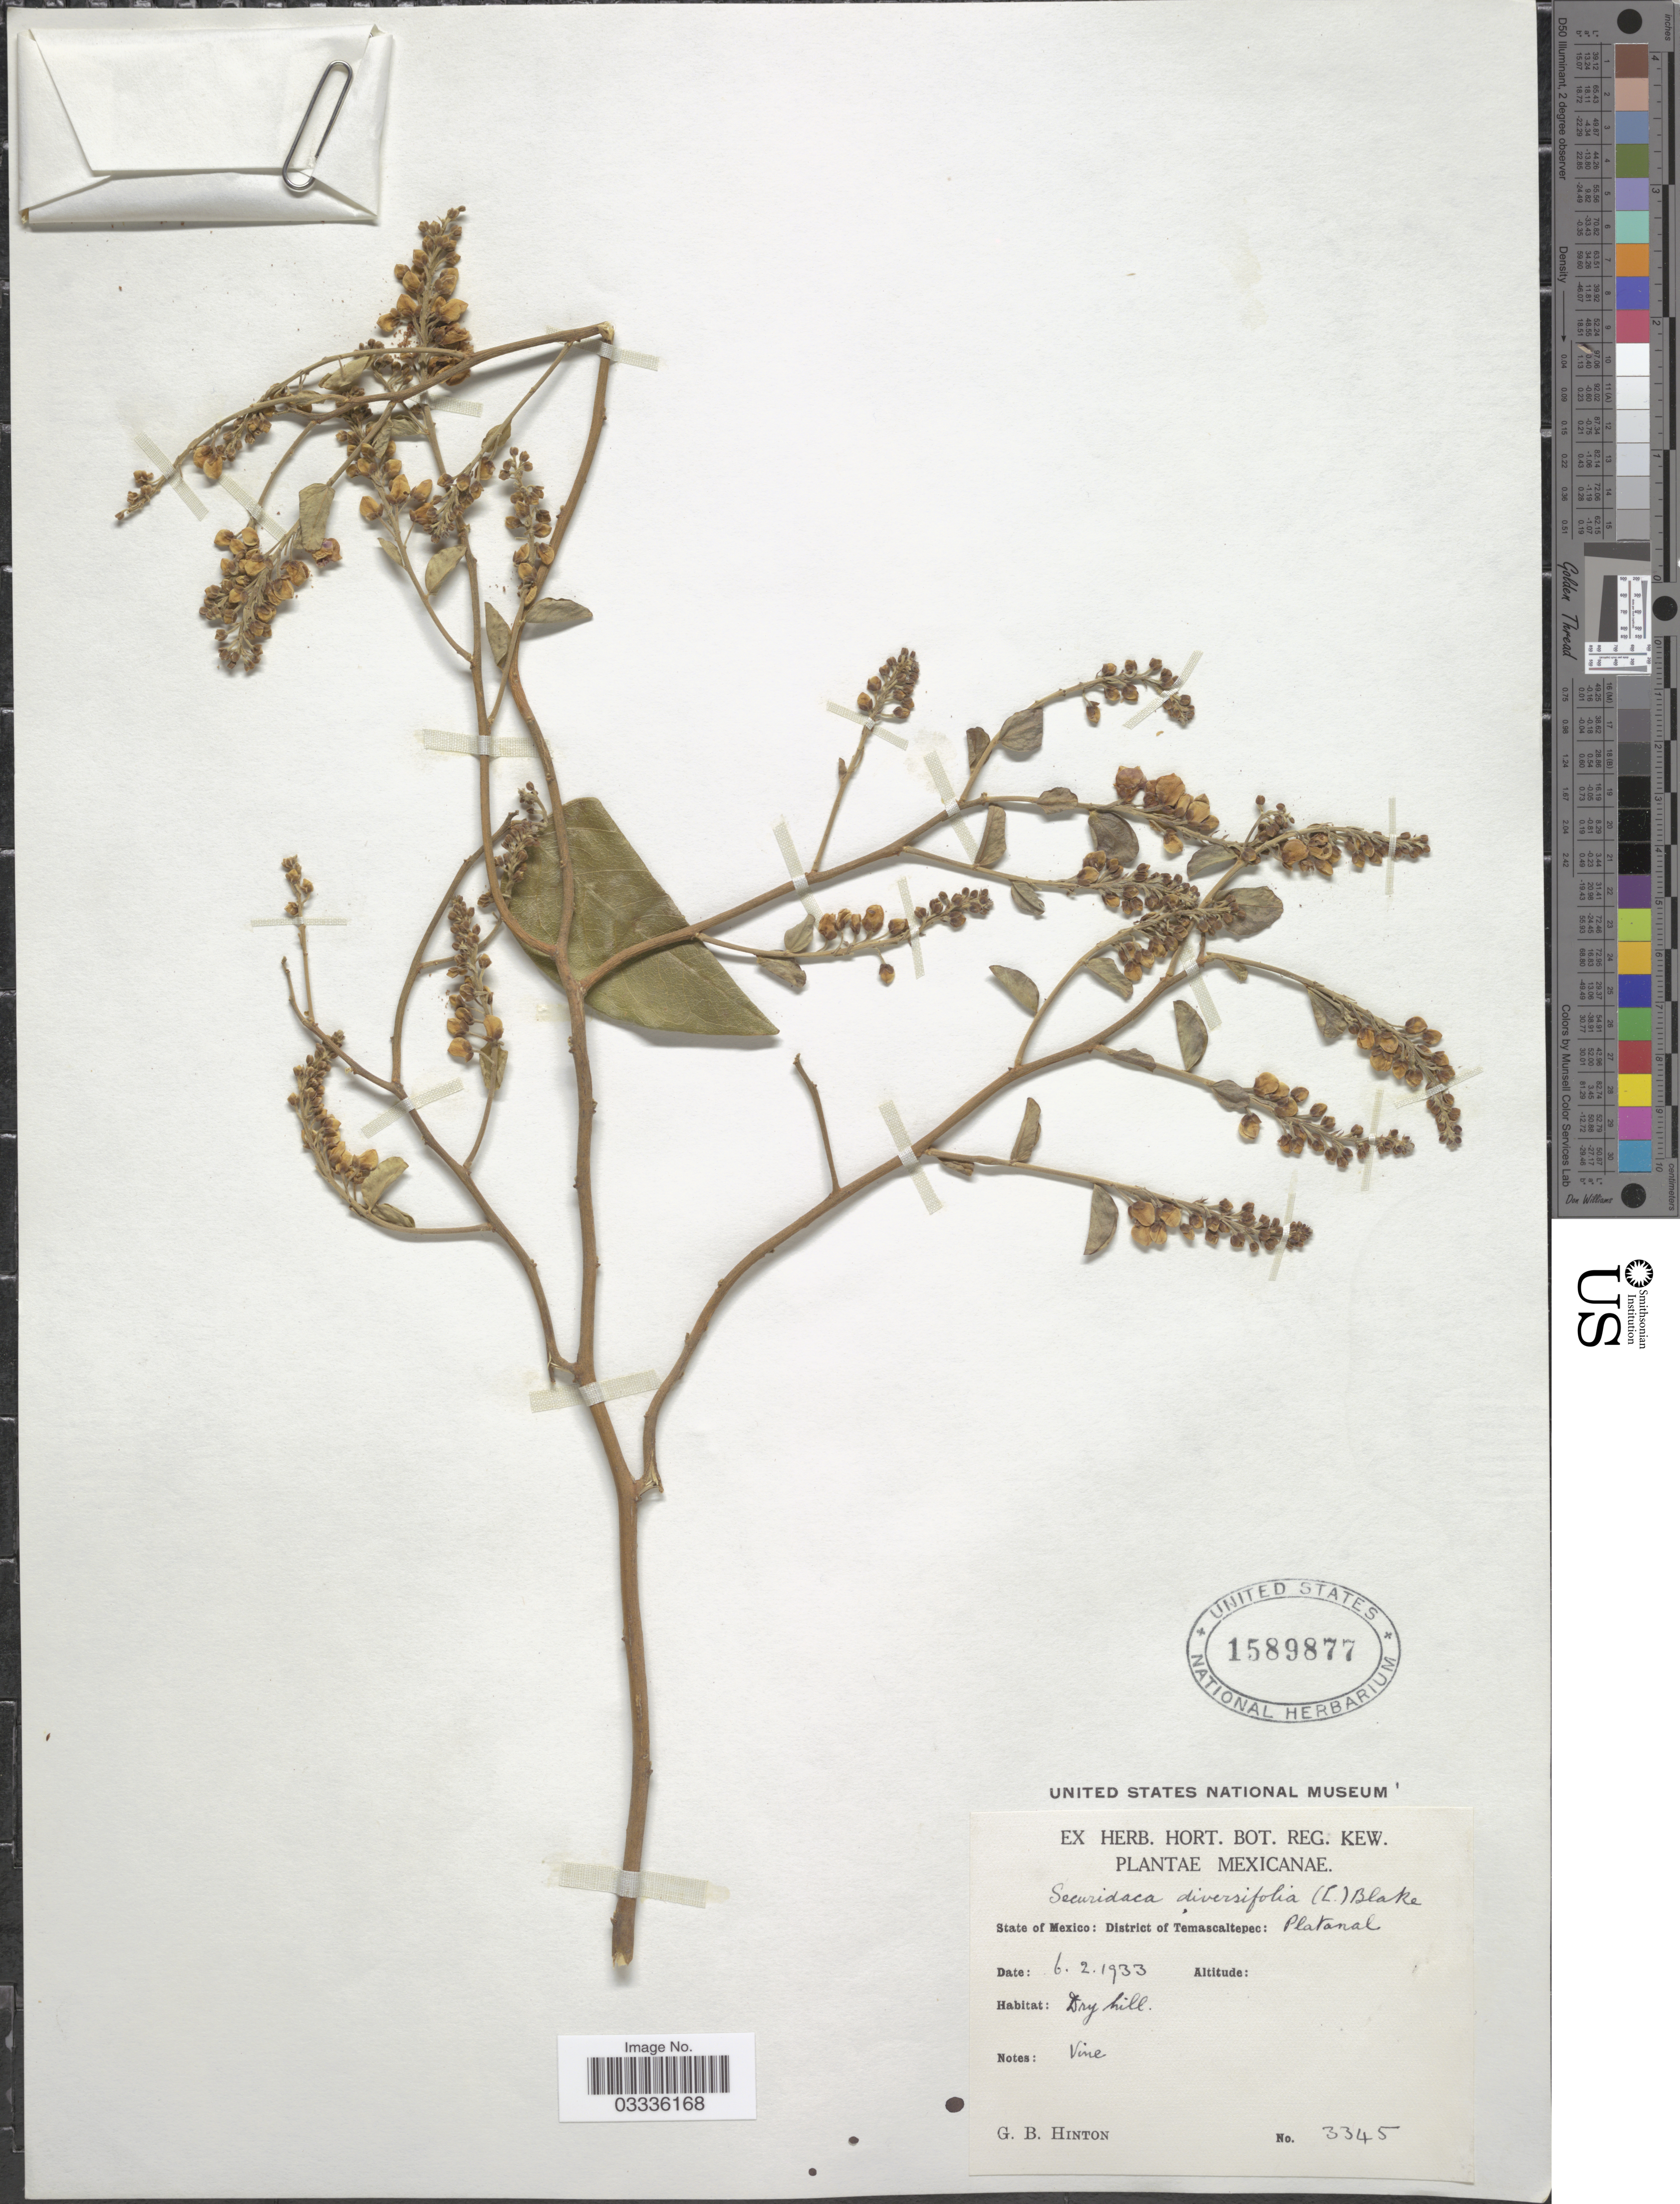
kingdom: Plantae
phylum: Tracheophyta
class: Magnoliopsida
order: Fabales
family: Polygalaceae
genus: Securidaca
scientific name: Securidaca diversifolia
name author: (L.) S.F. Blake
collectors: G. B. Hinton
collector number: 3345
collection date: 1933-02-06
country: Mexico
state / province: México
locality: District of Temascaltepec: Platanal.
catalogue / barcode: US 1589877